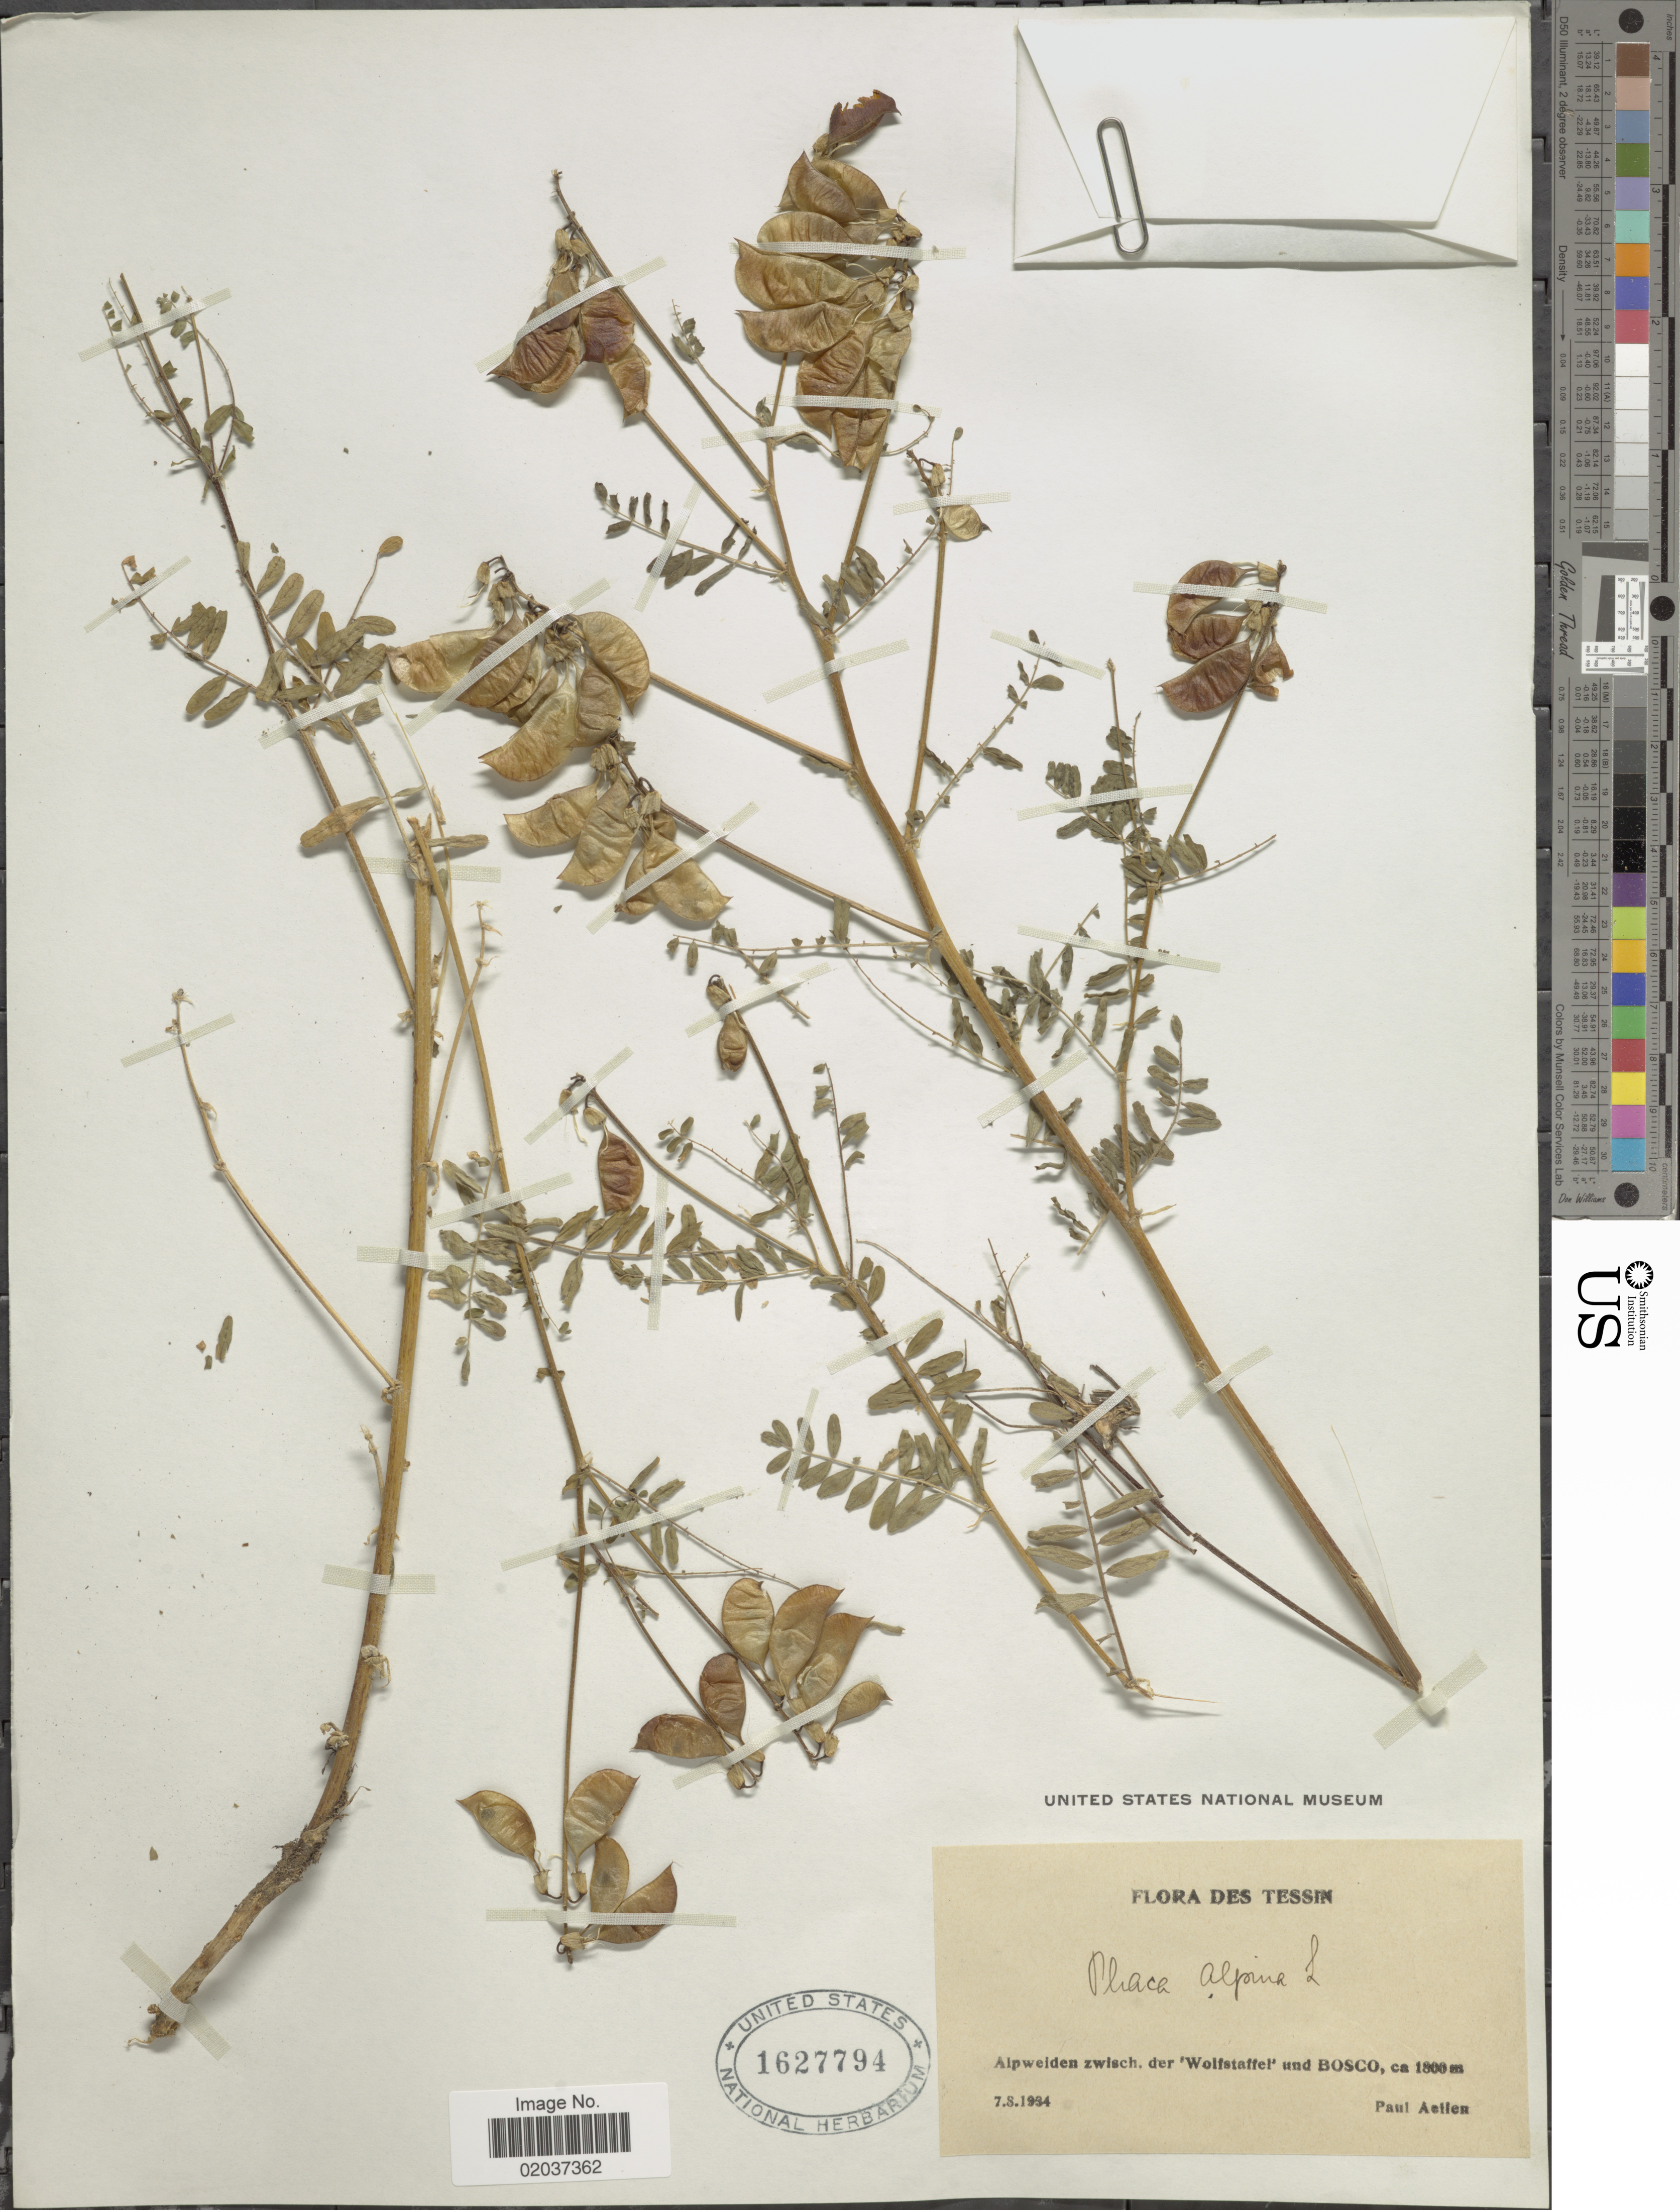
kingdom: Plantae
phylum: Tracheophyta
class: Magnoliopsida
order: Fabales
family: Fabaceae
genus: Astragalus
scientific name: Astragalus penduliflorus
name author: Lam.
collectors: P. Aellen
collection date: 1934-08-07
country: Germany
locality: Des Tessin, Alpweiden zwisch. der Wolfstaffel und Bosco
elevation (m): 1800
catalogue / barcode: US 1627794